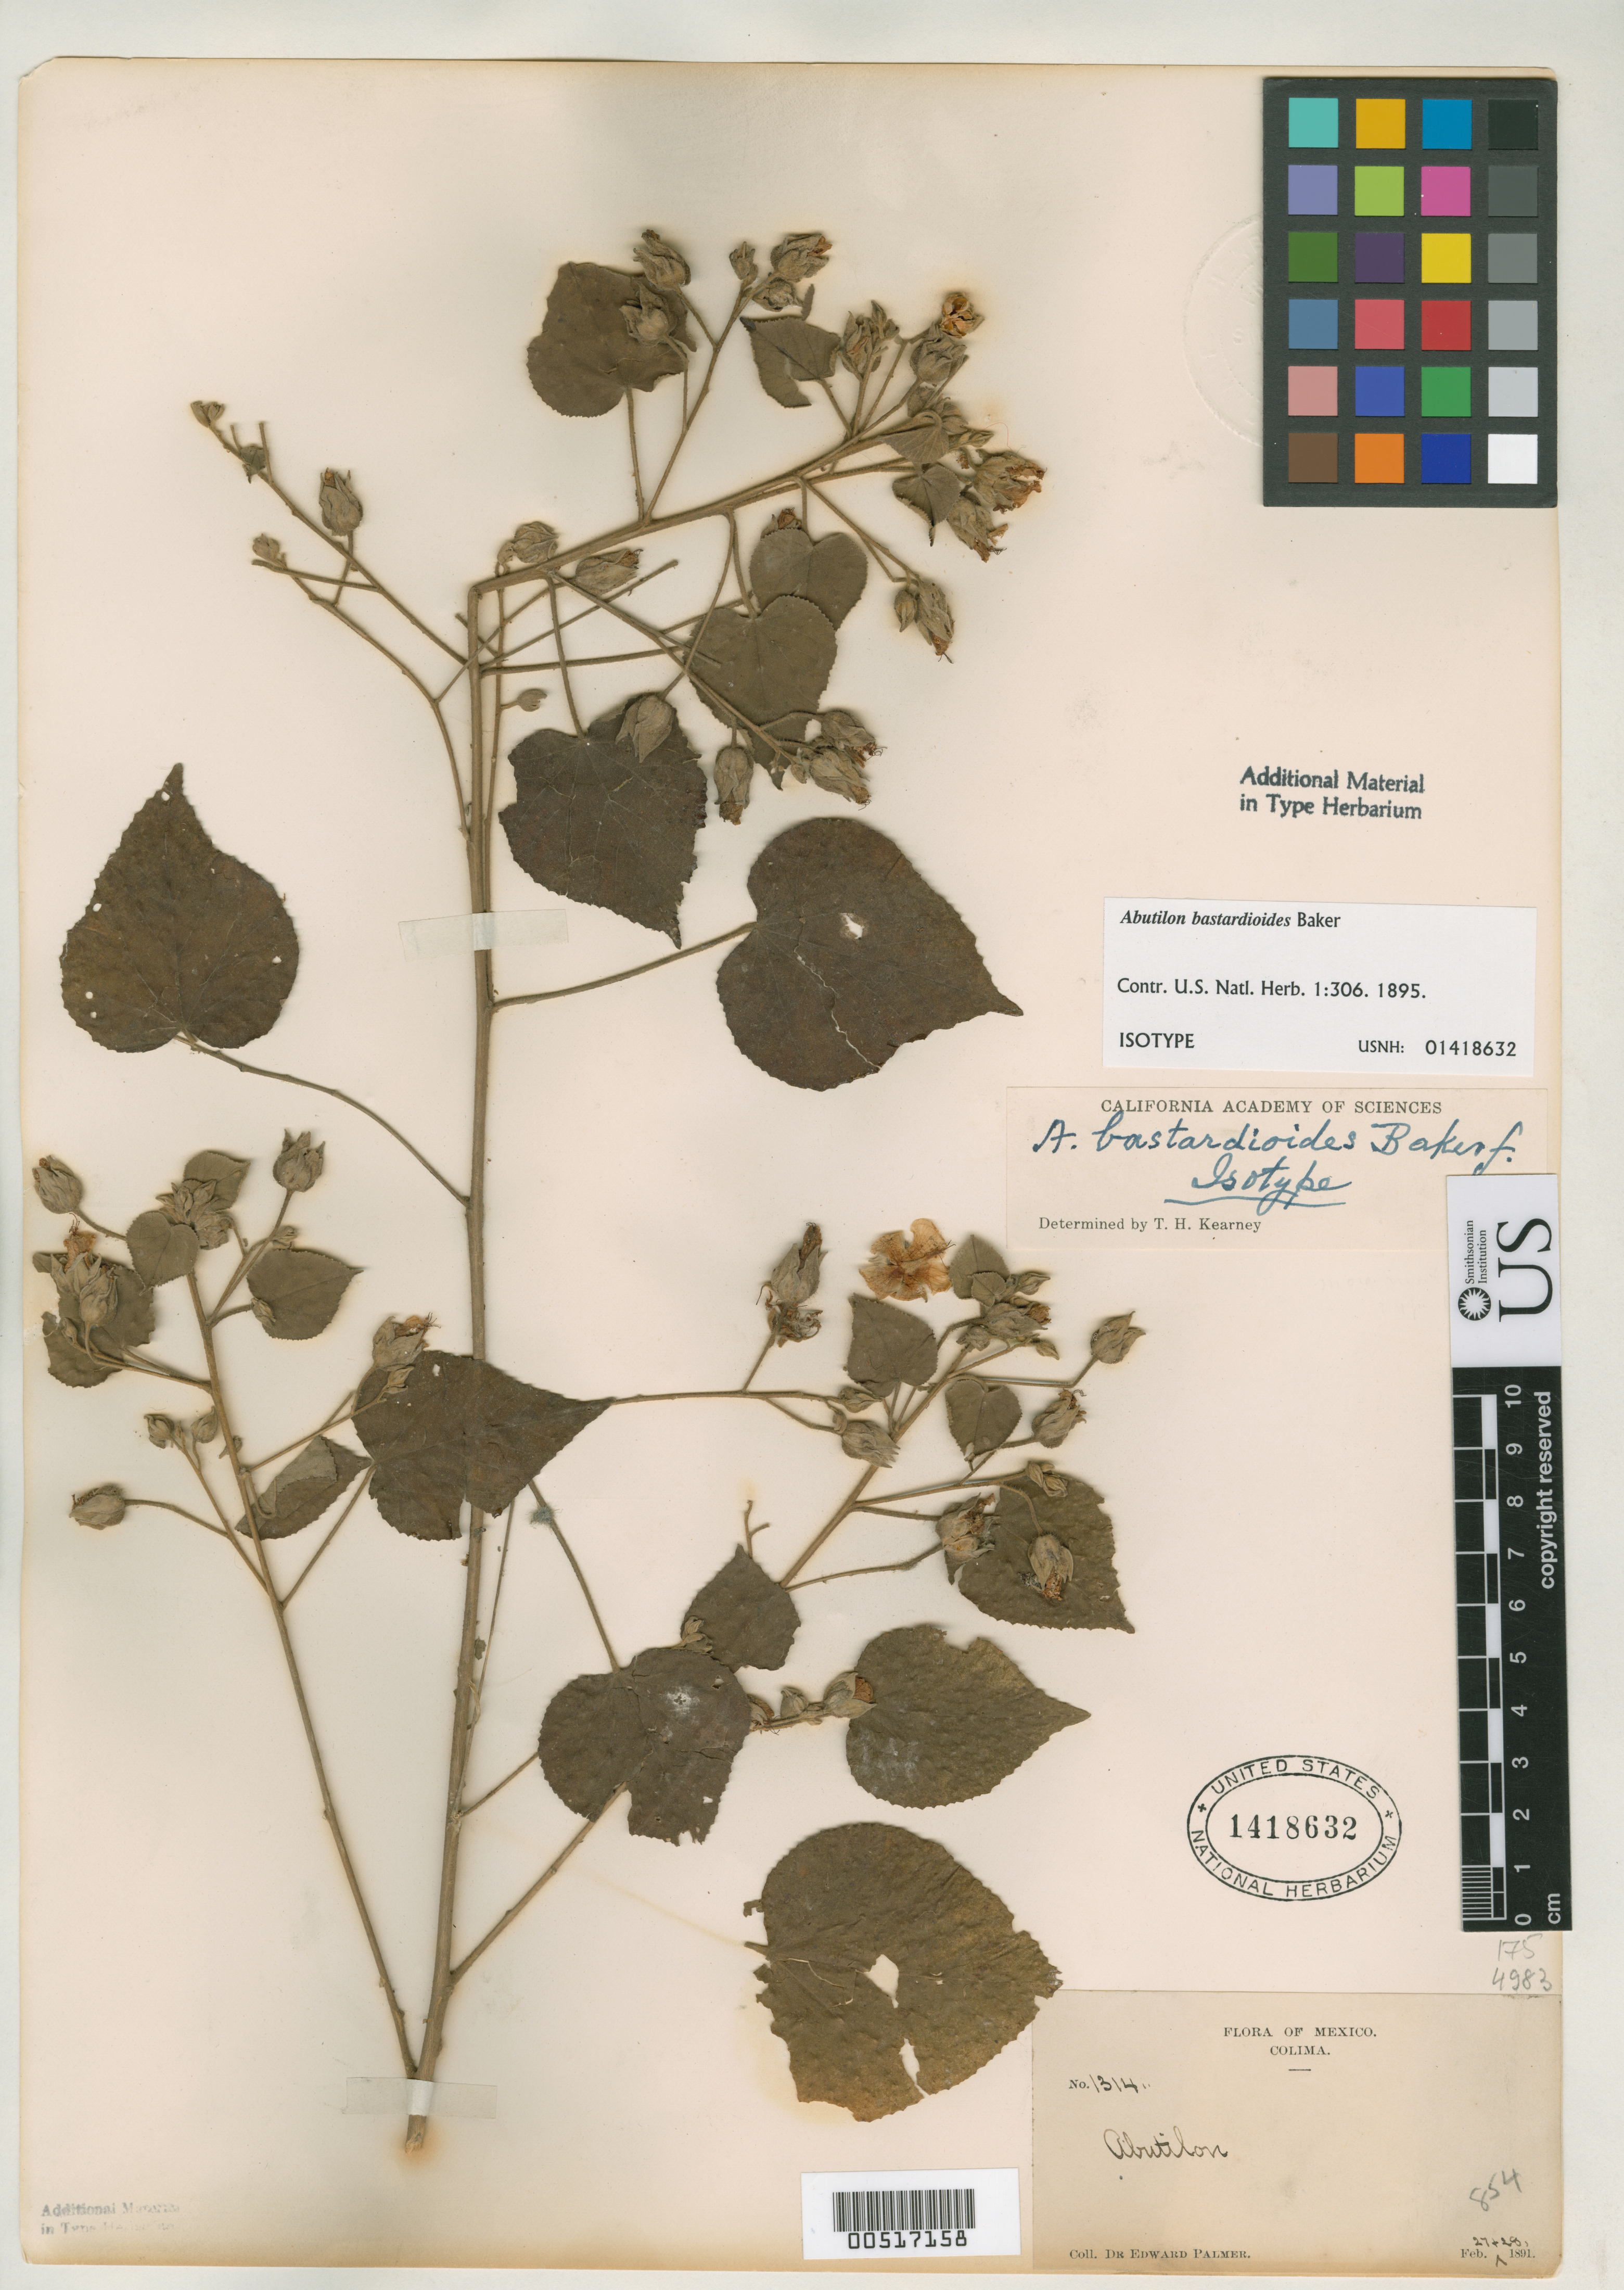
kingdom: Plantae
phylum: Tracheophyta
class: Magnoliopsida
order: Malvales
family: Malvaceae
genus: Abutilon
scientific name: Abutilon bastardioides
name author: Baker f. ex Rose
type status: Isotype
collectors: E. Palmer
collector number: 1314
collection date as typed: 27 Feb 1891 to 28 Feb 1891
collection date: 1891-02-27,1891-02-28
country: Mexico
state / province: Colima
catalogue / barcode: US 1418632